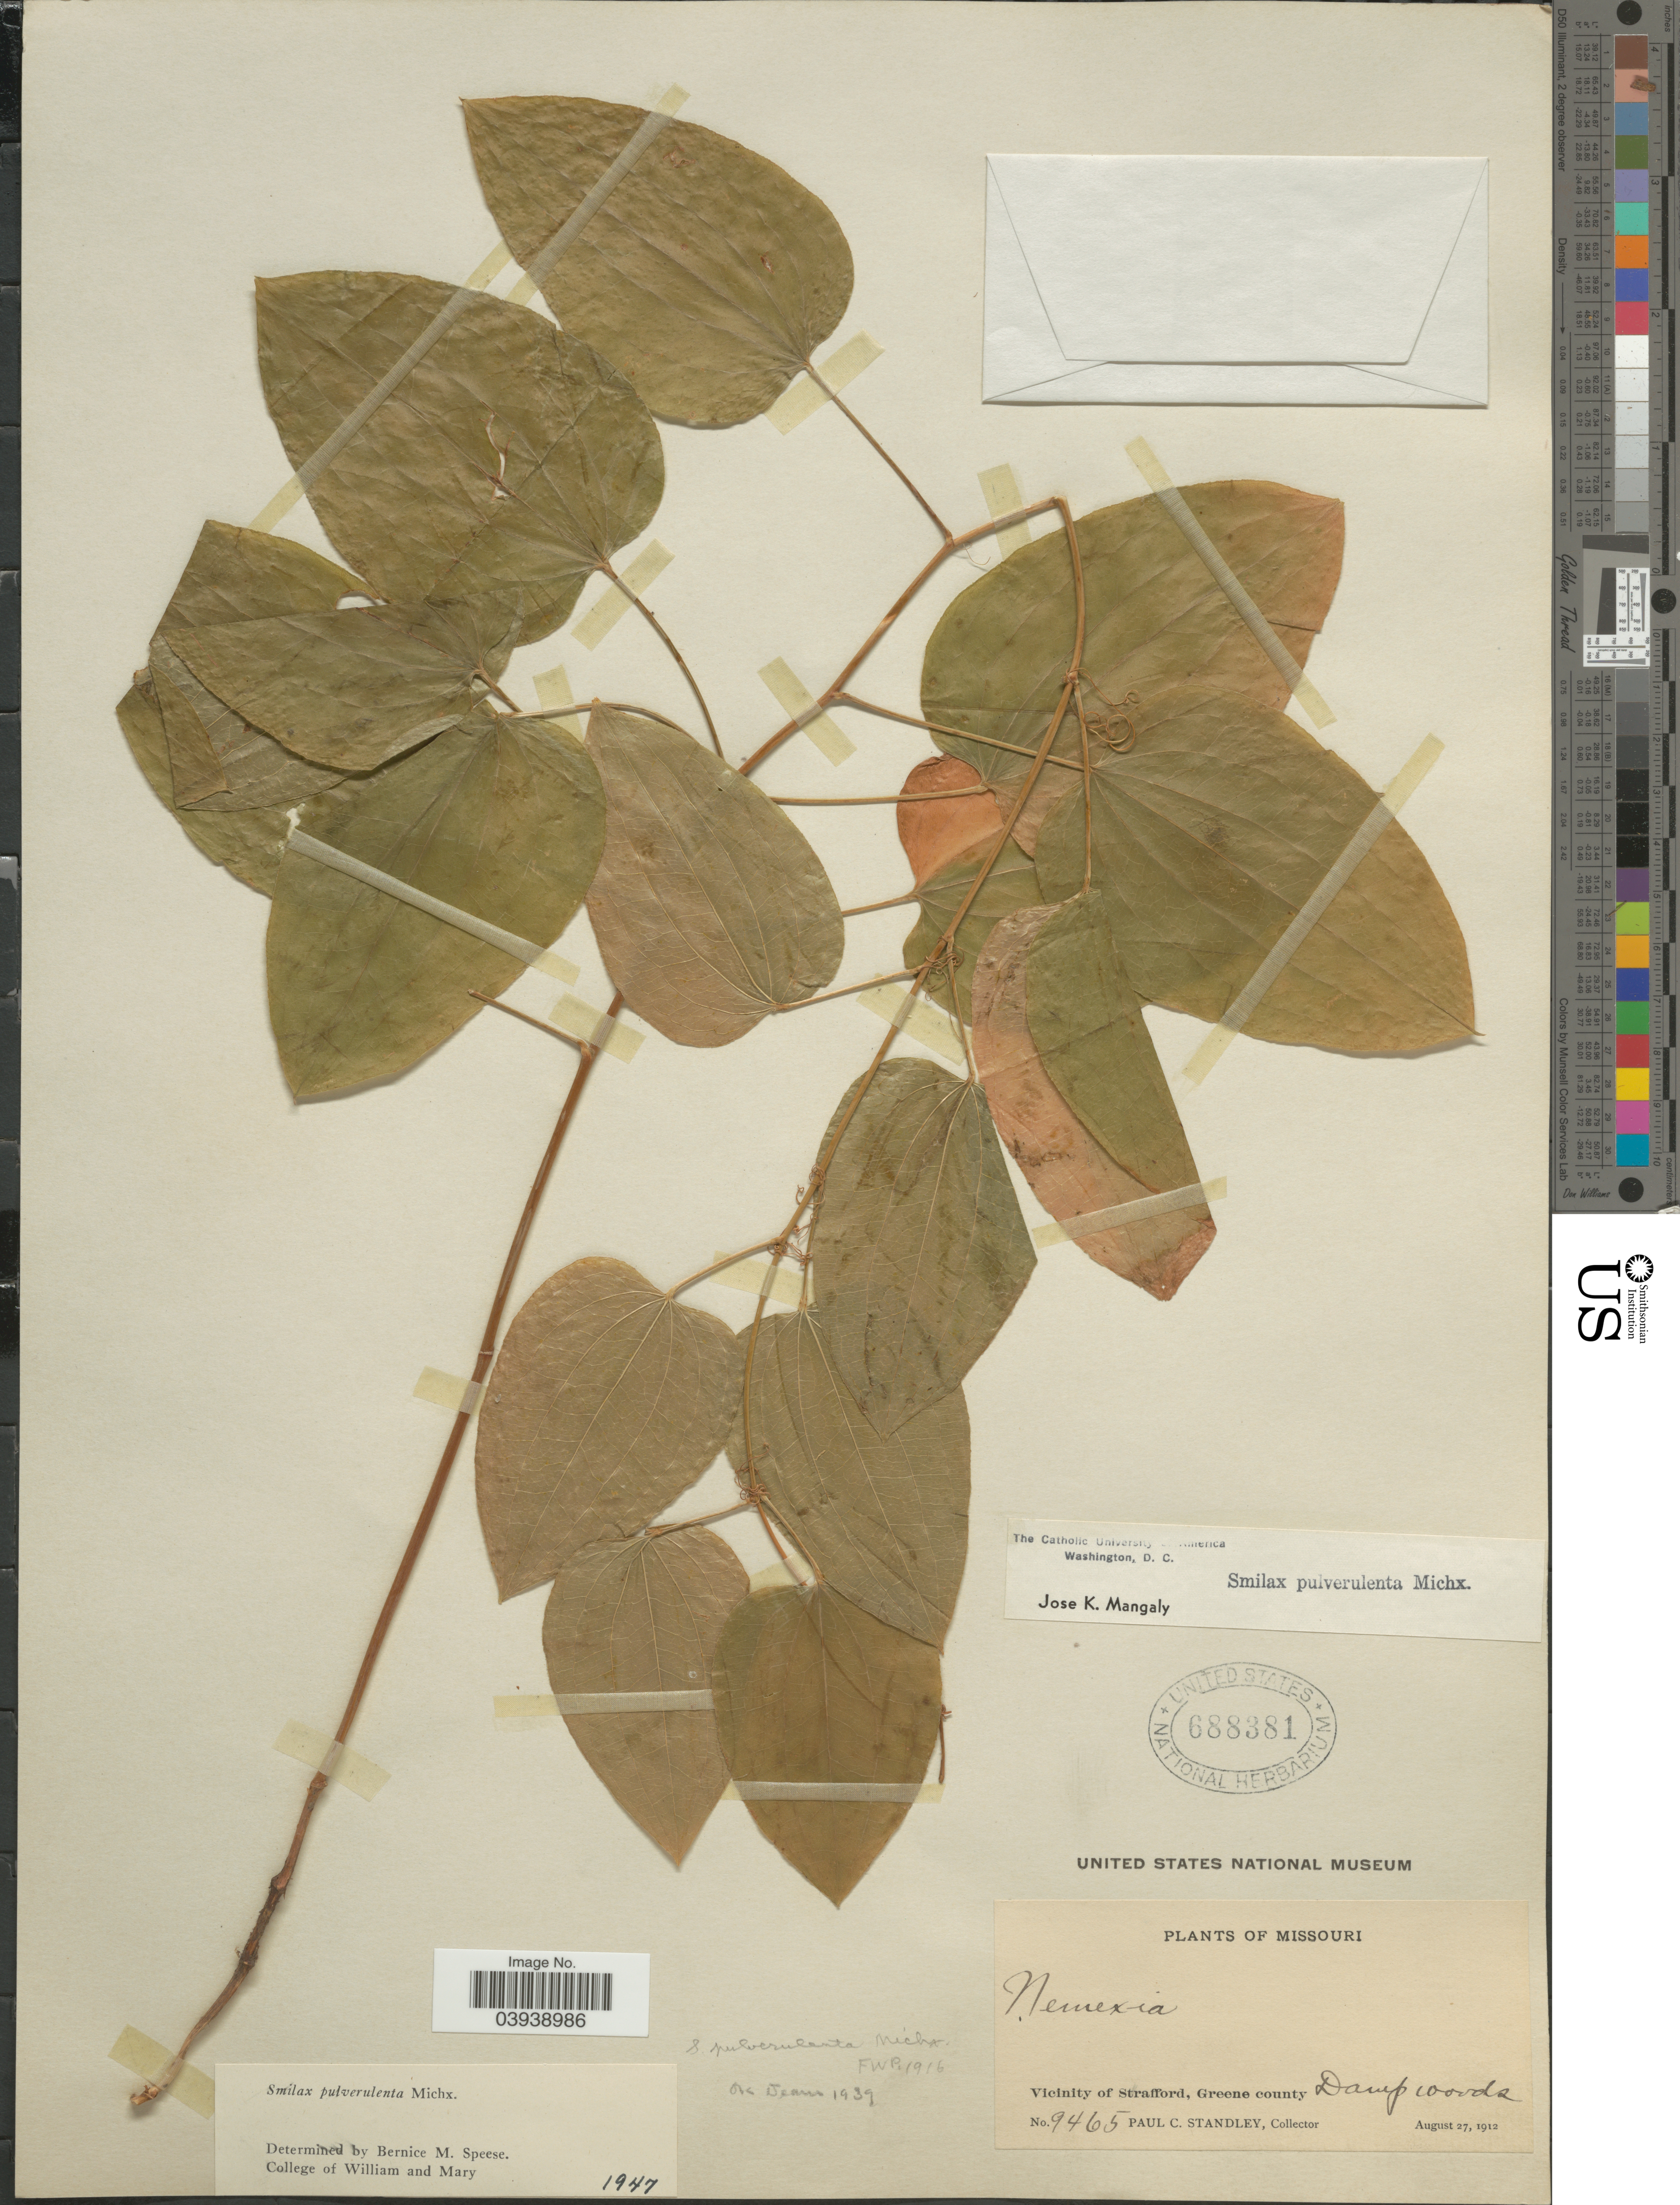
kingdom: Plantae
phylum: Tracheophyta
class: Liliopsida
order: Liliales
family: Smilacaceae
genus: Smilax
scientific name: Smilax pulverulenta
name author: Michx.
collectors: P. C. Standley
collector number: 9465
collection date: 1912-08-27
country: United States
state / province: Missouri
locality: Vicinity of Strafford, Greene county.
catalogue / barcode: US 688381